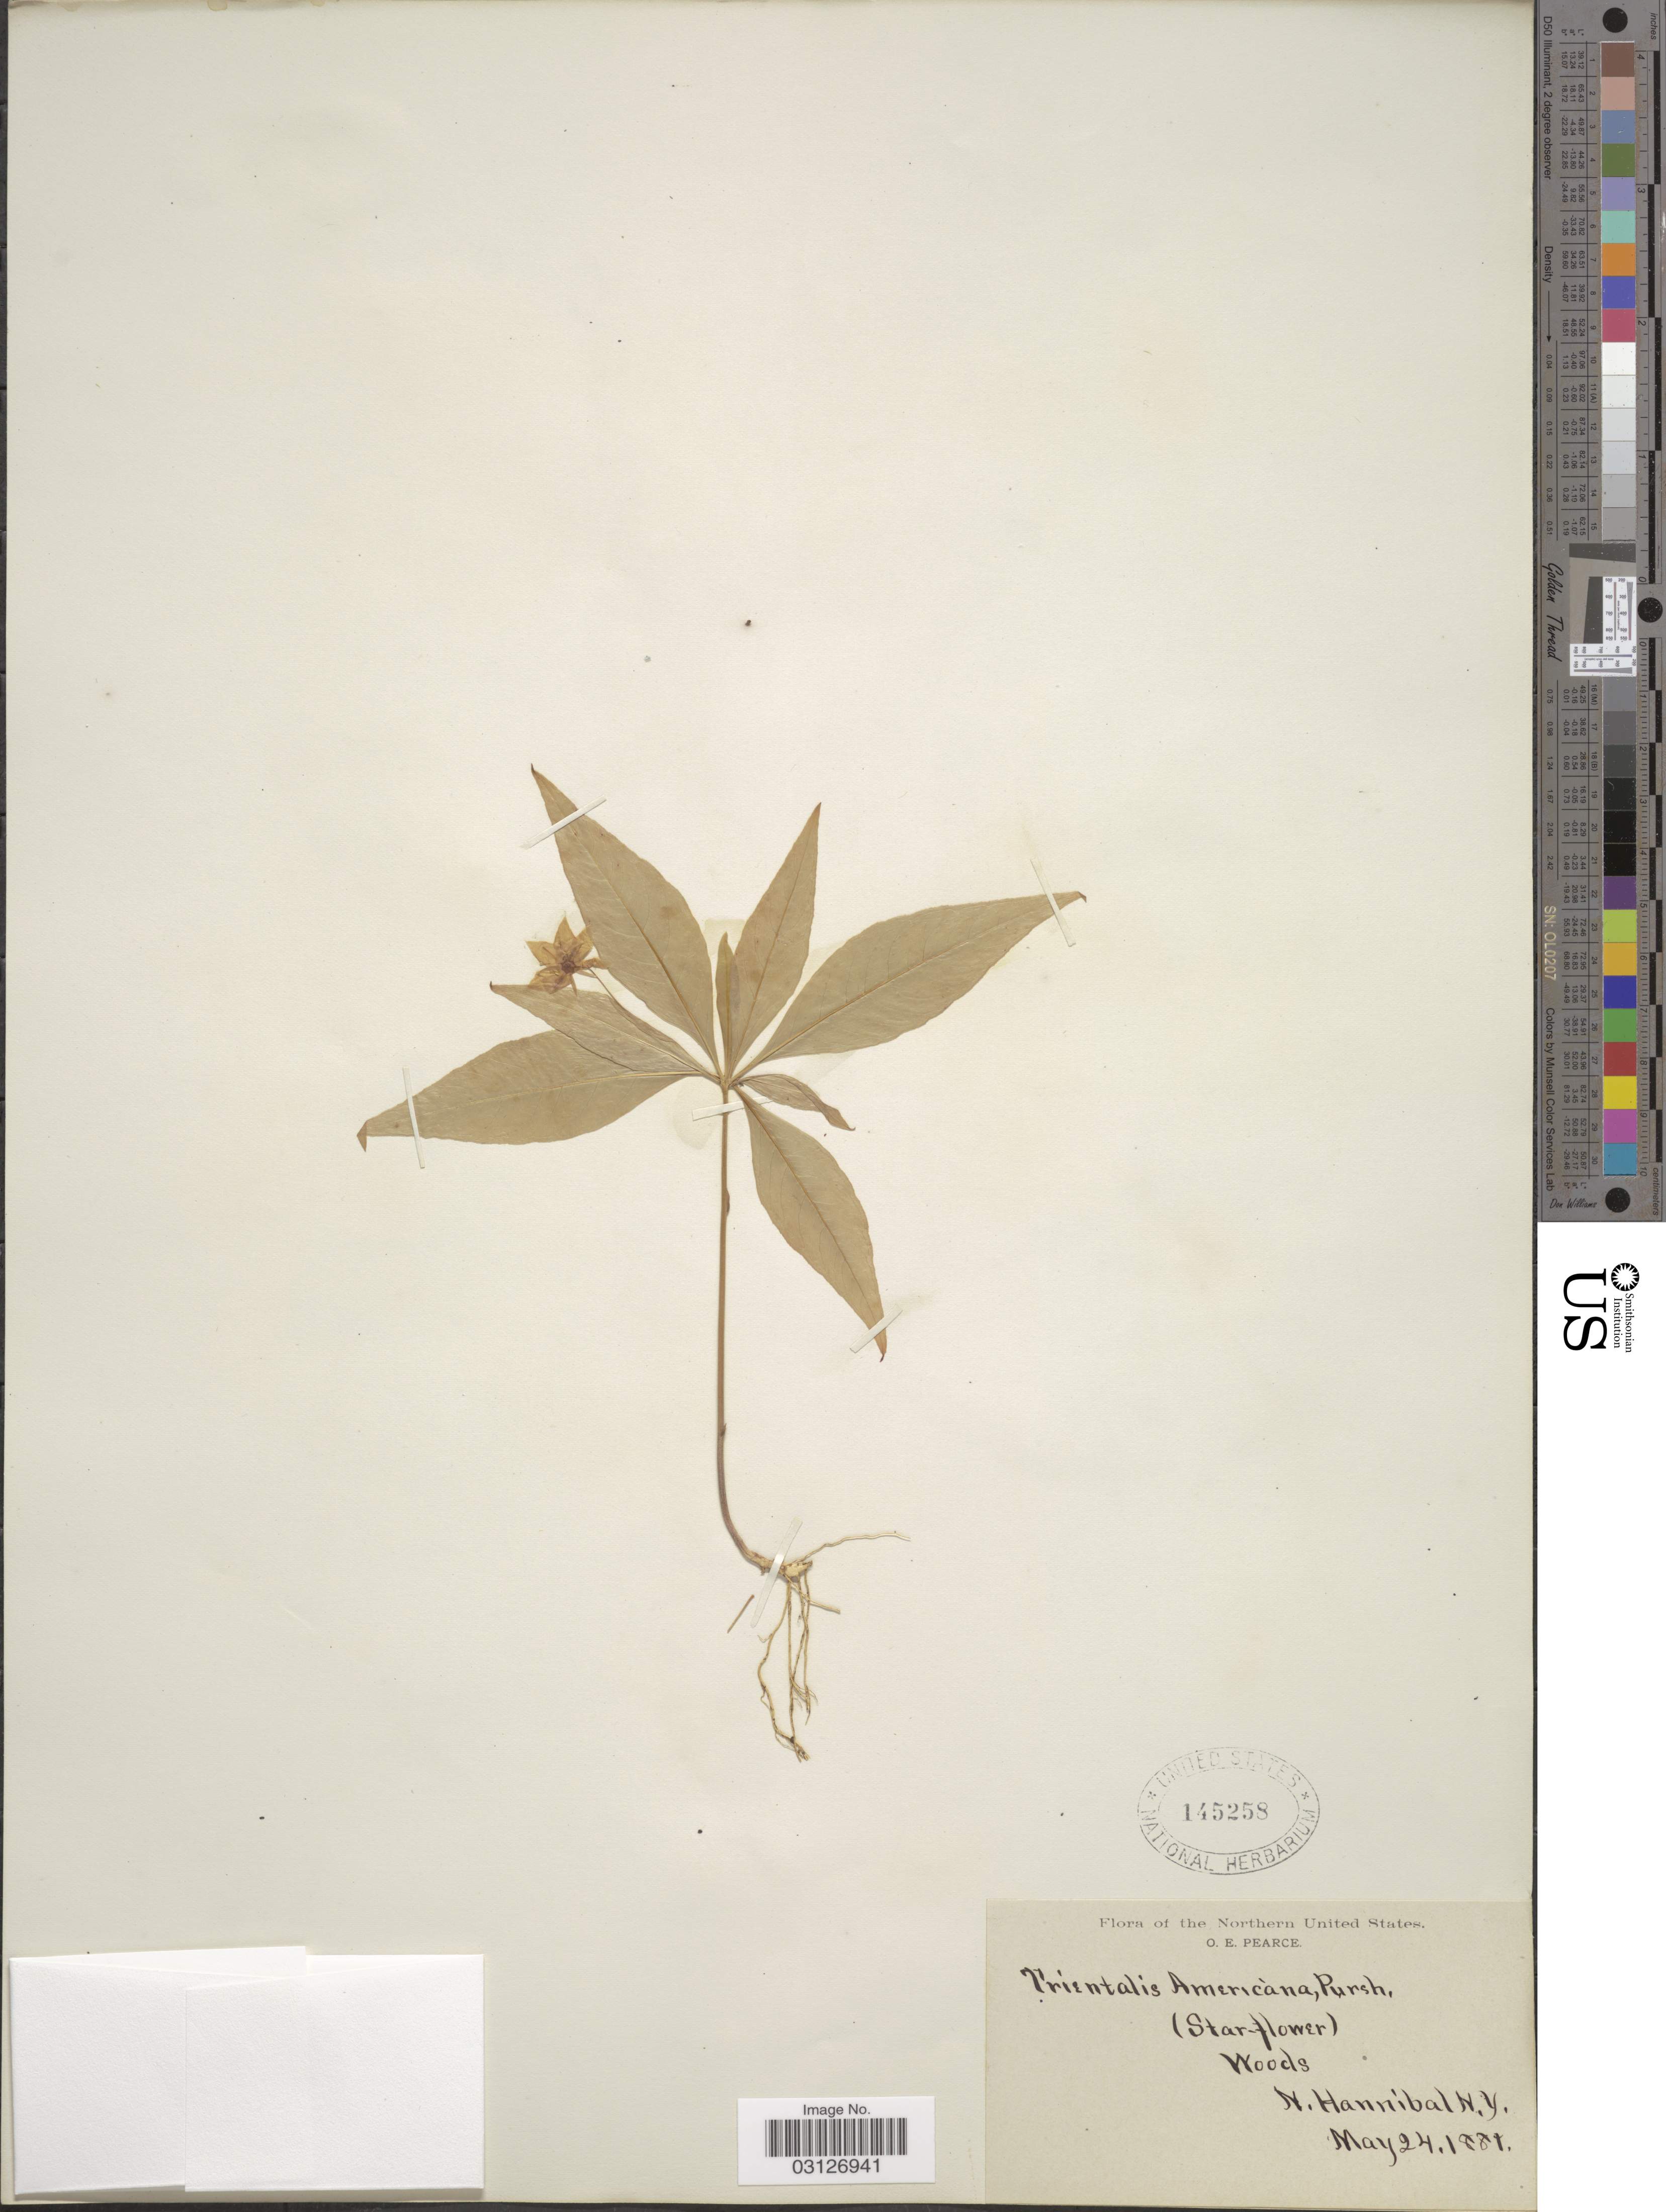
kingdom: Plantae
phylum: Tracheophyta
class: Magnoliopsida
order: Ericales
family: Primulaceae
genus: Trientalis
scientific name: Trientalis americana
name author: Pursh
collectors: O. E. Pearce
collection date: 1881-05-24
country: United States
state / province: New York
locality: N. Hannibal N.Y. Northern United States.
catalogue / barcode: US 145258